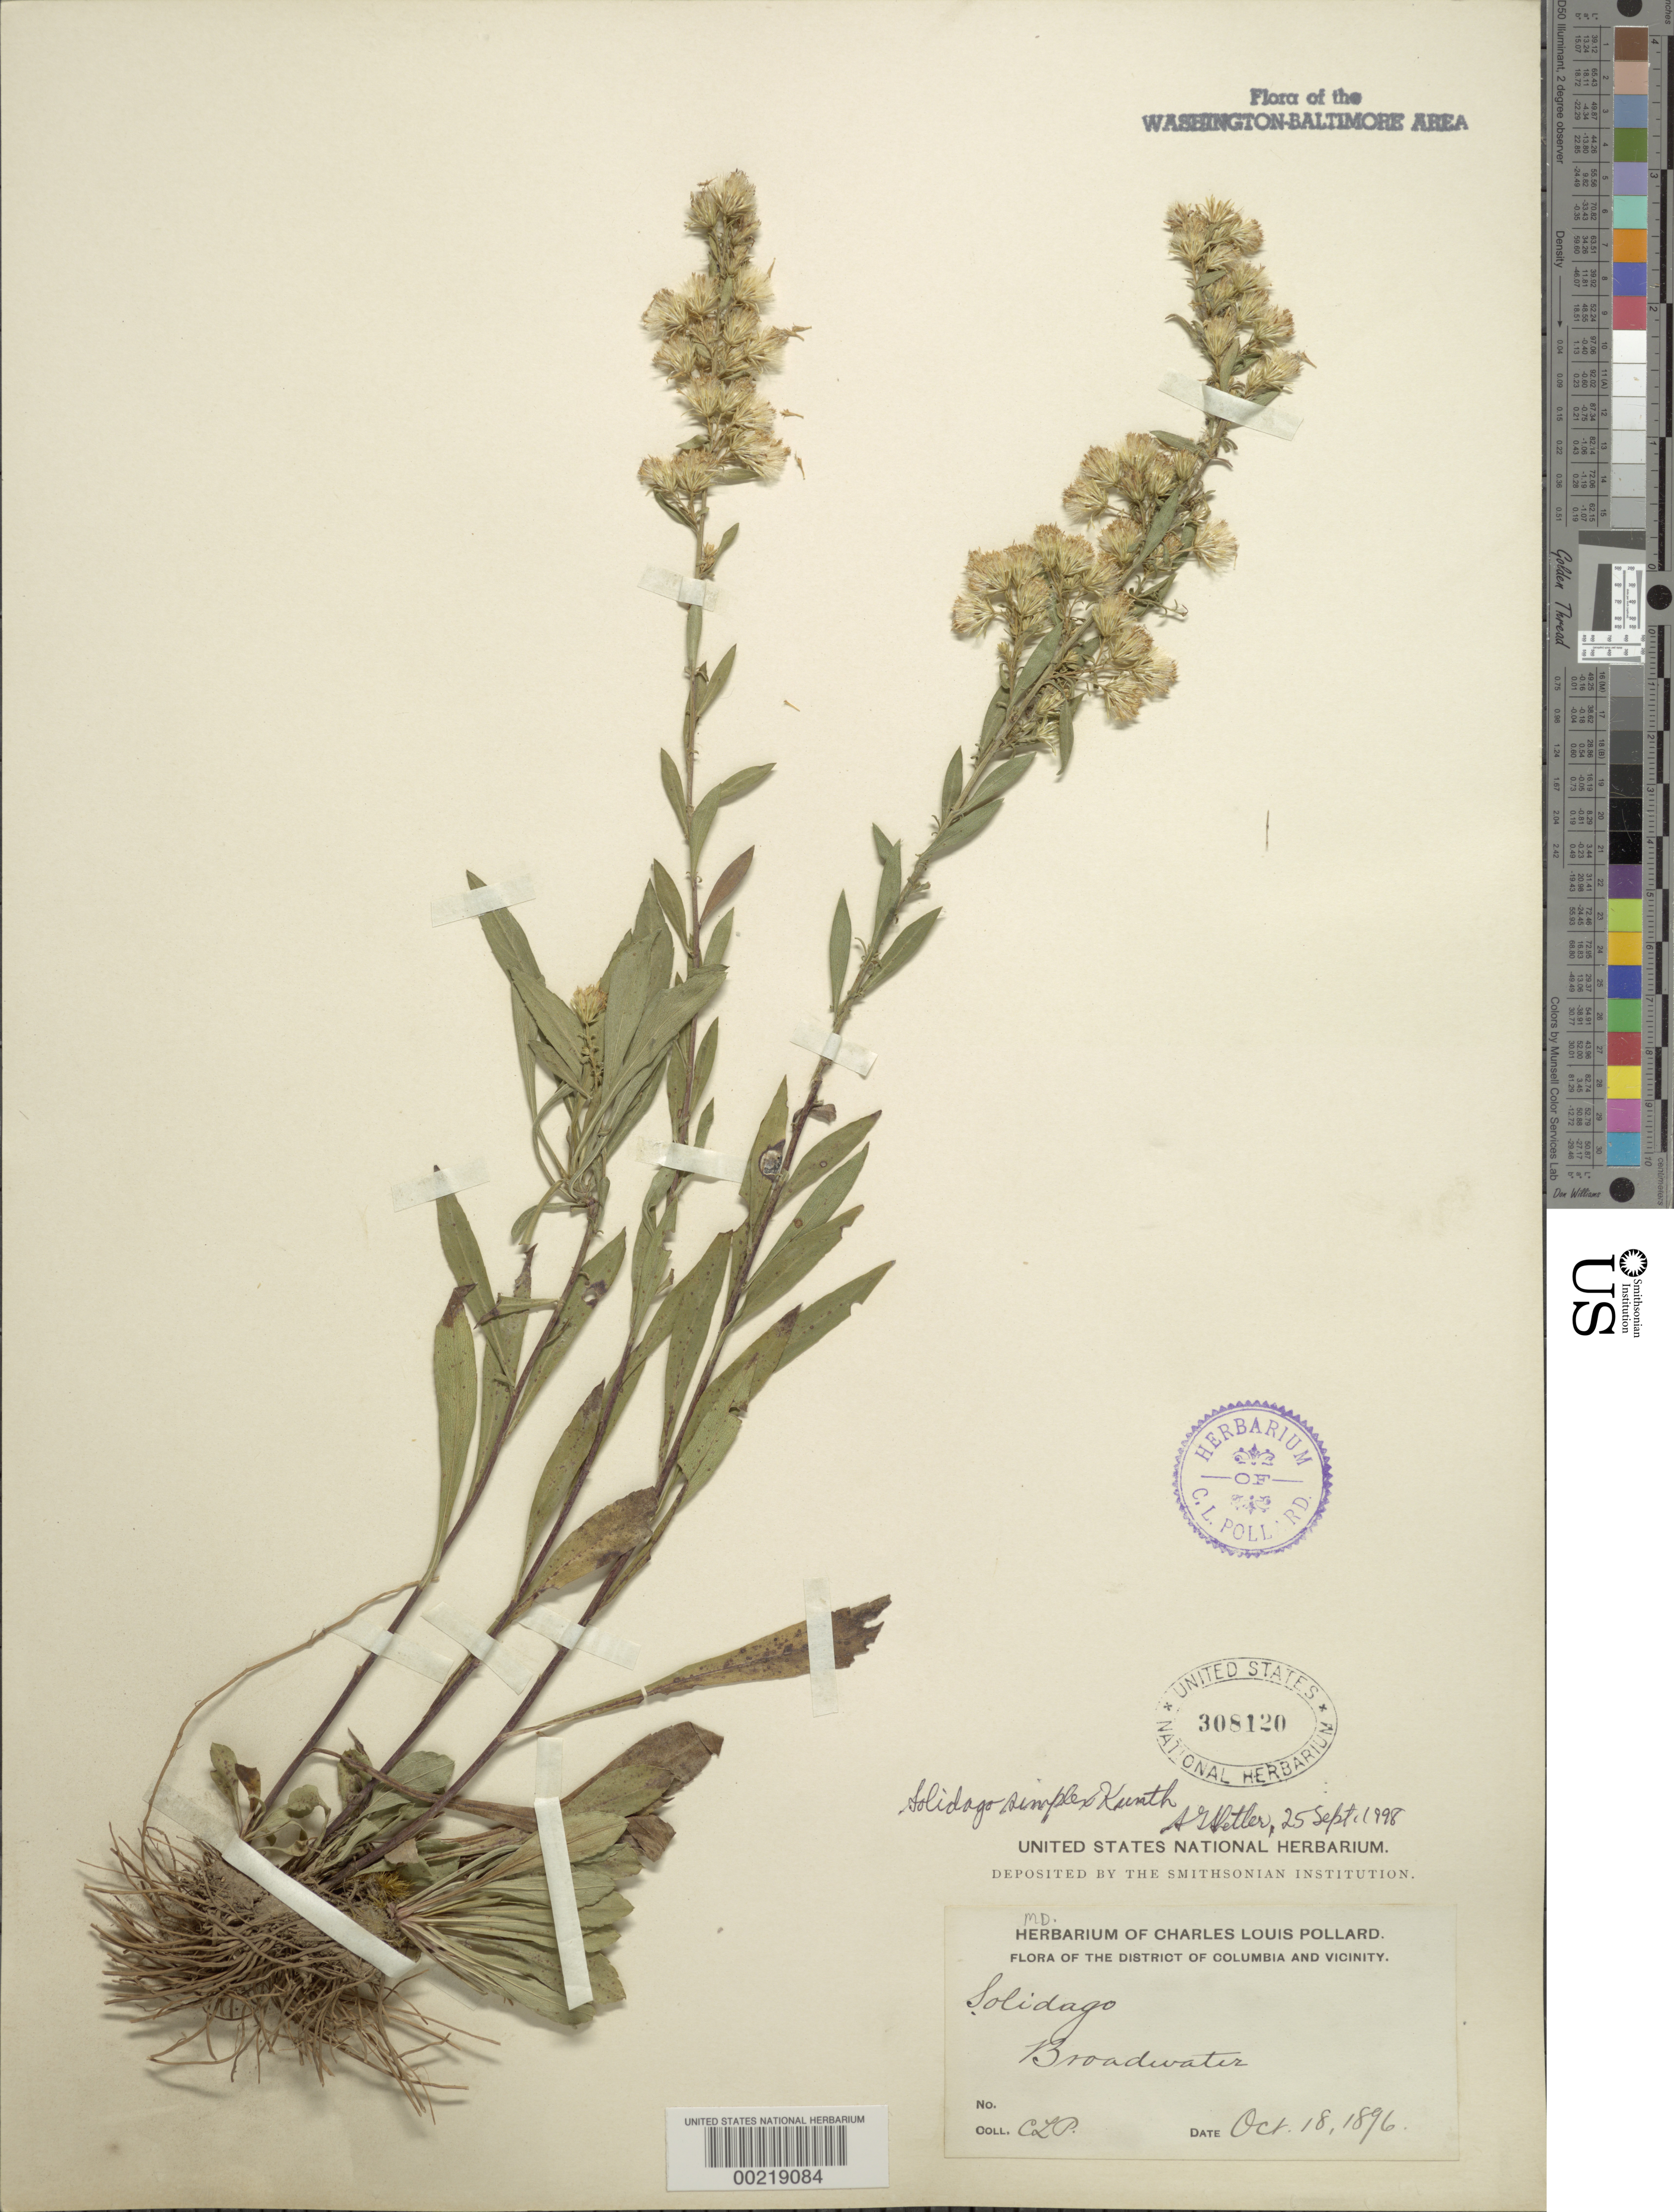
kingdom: Plantae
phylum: Tracheophyta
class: Magnoliopsida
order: Asterales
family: Asteraceae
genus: Solidago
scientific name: Solidago simplex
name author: Kunth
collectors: C. L. Pollard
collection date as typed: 18 Oct 1896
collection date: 1896-10-18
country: United States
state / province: Maryland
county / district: Montgomery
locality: Broadwater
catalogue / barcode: US 308120